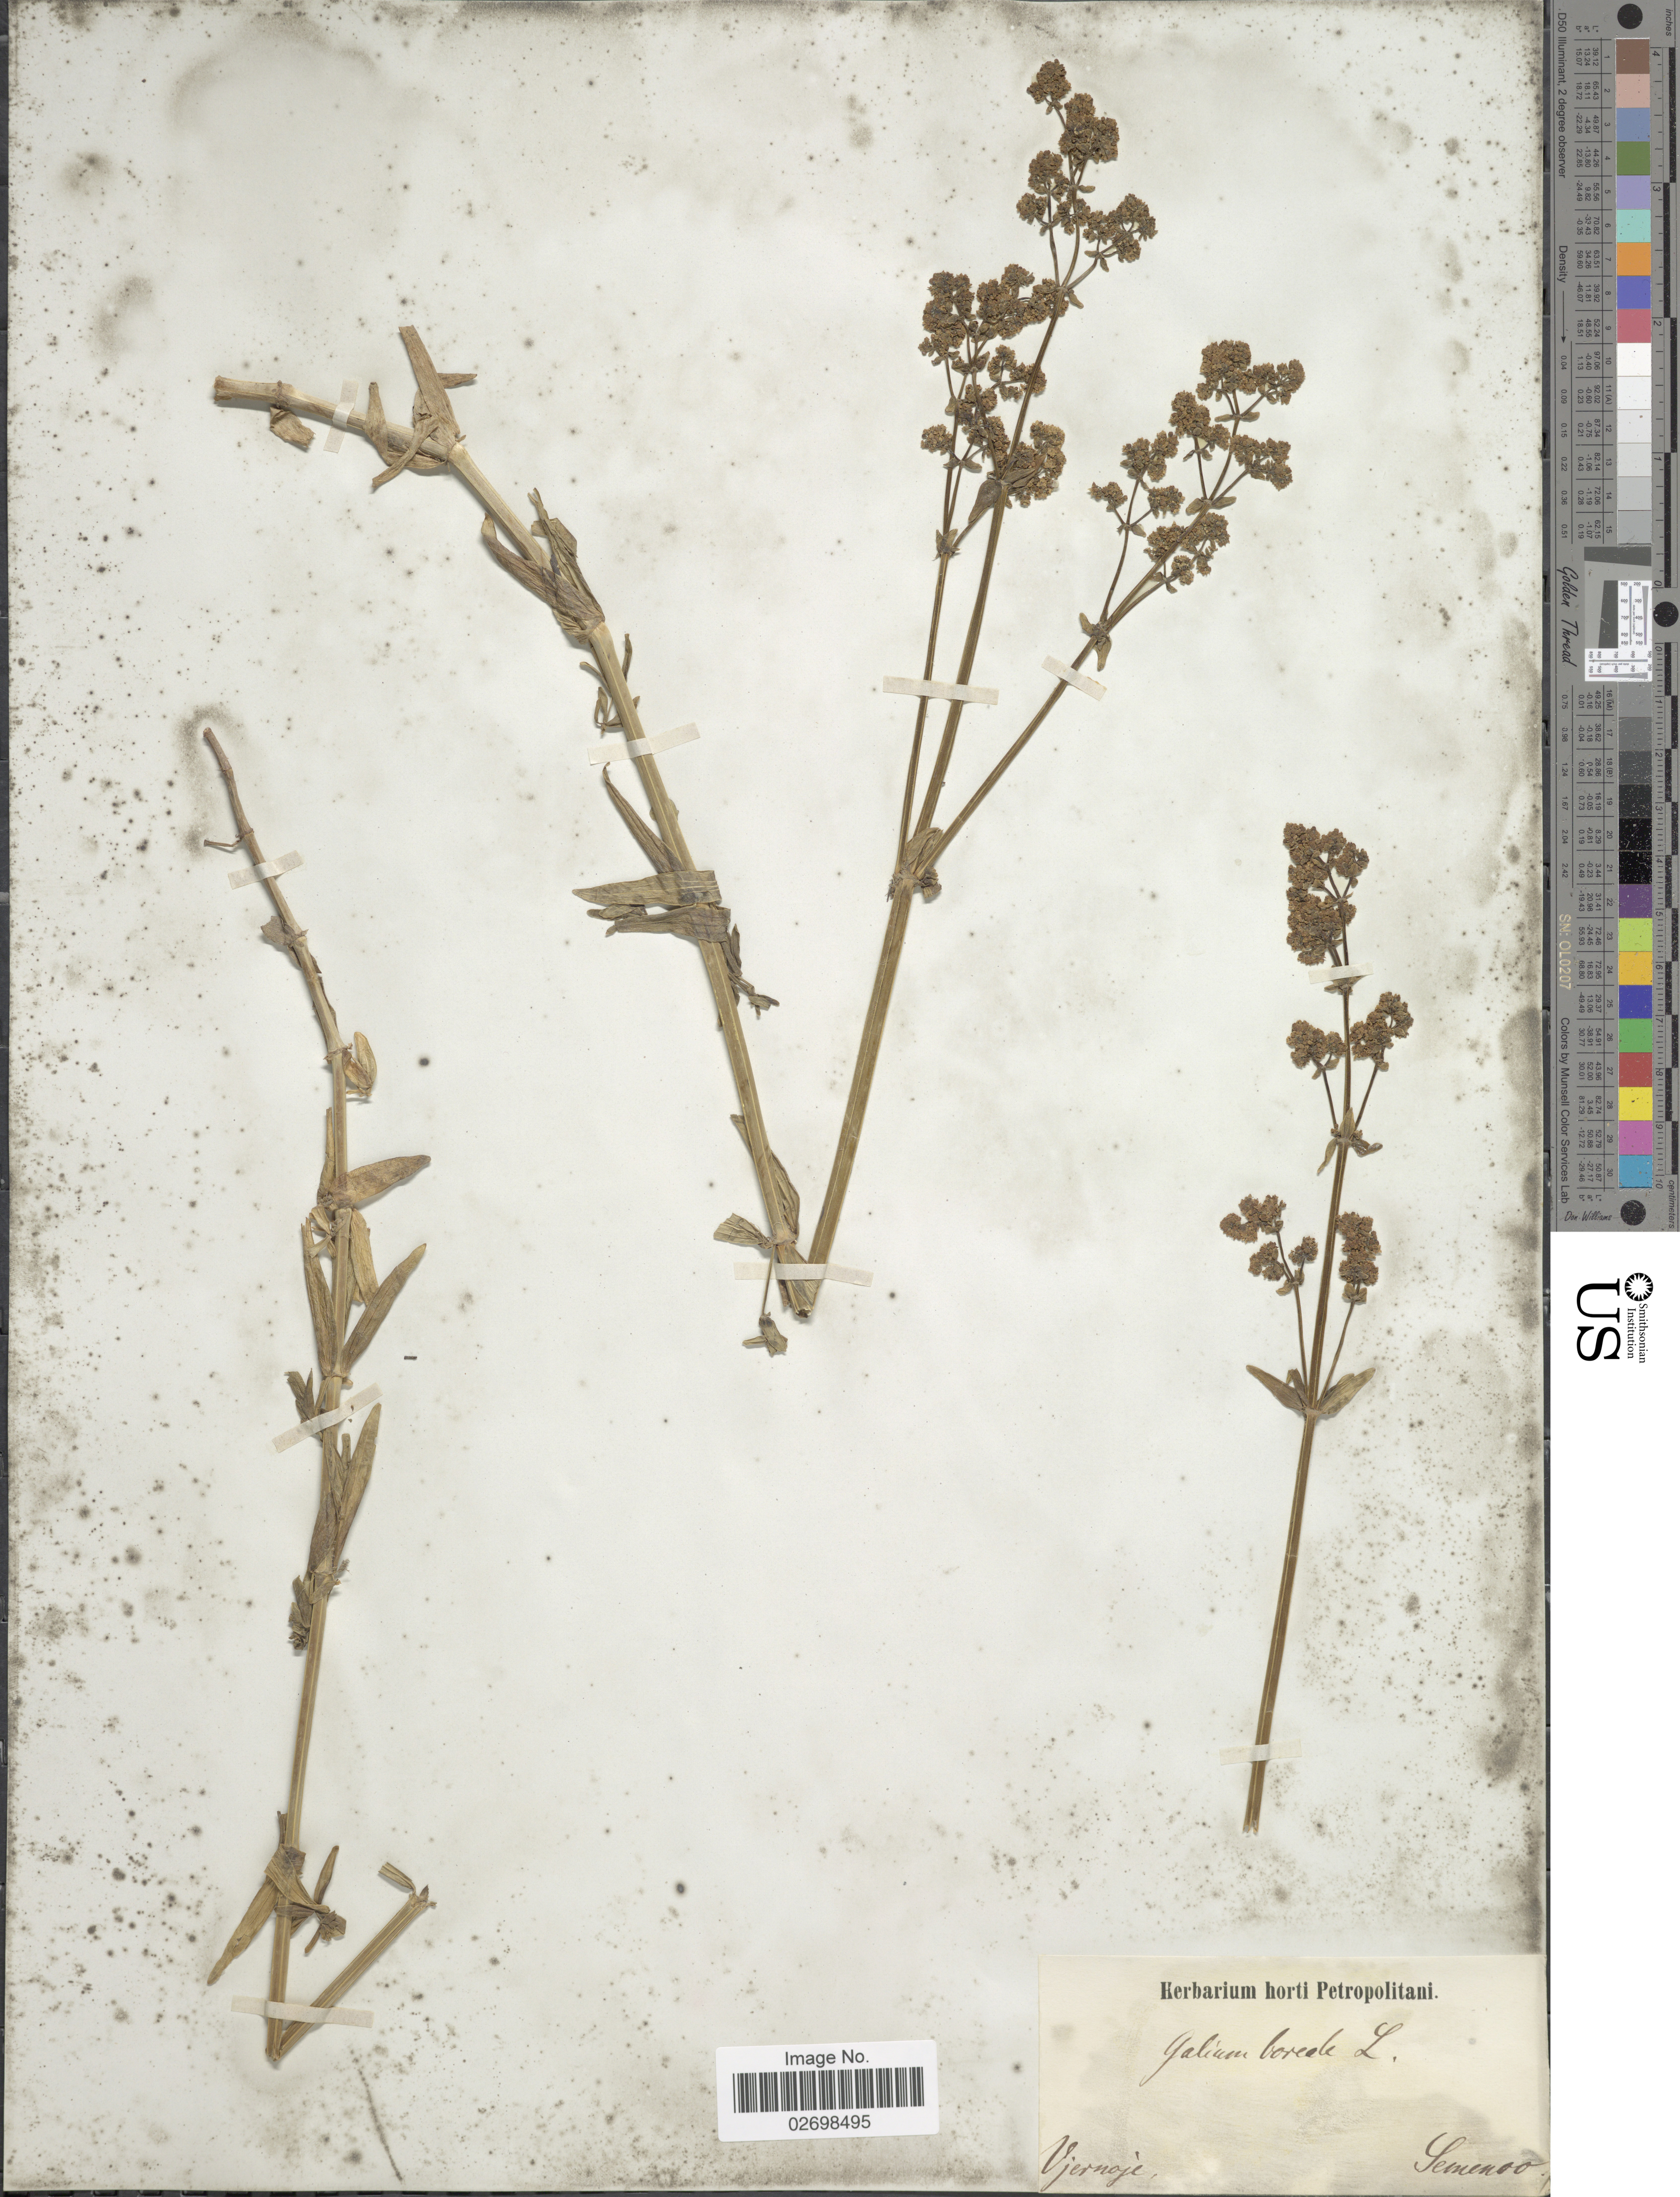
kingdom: Plantae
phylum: Tracheophyta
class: Magnoliopsida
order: Gentianales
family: Rubiaceae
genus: Galium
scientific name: Galium boreale L.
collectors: -- Semenov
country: Kazakhstan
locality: Vjernoje